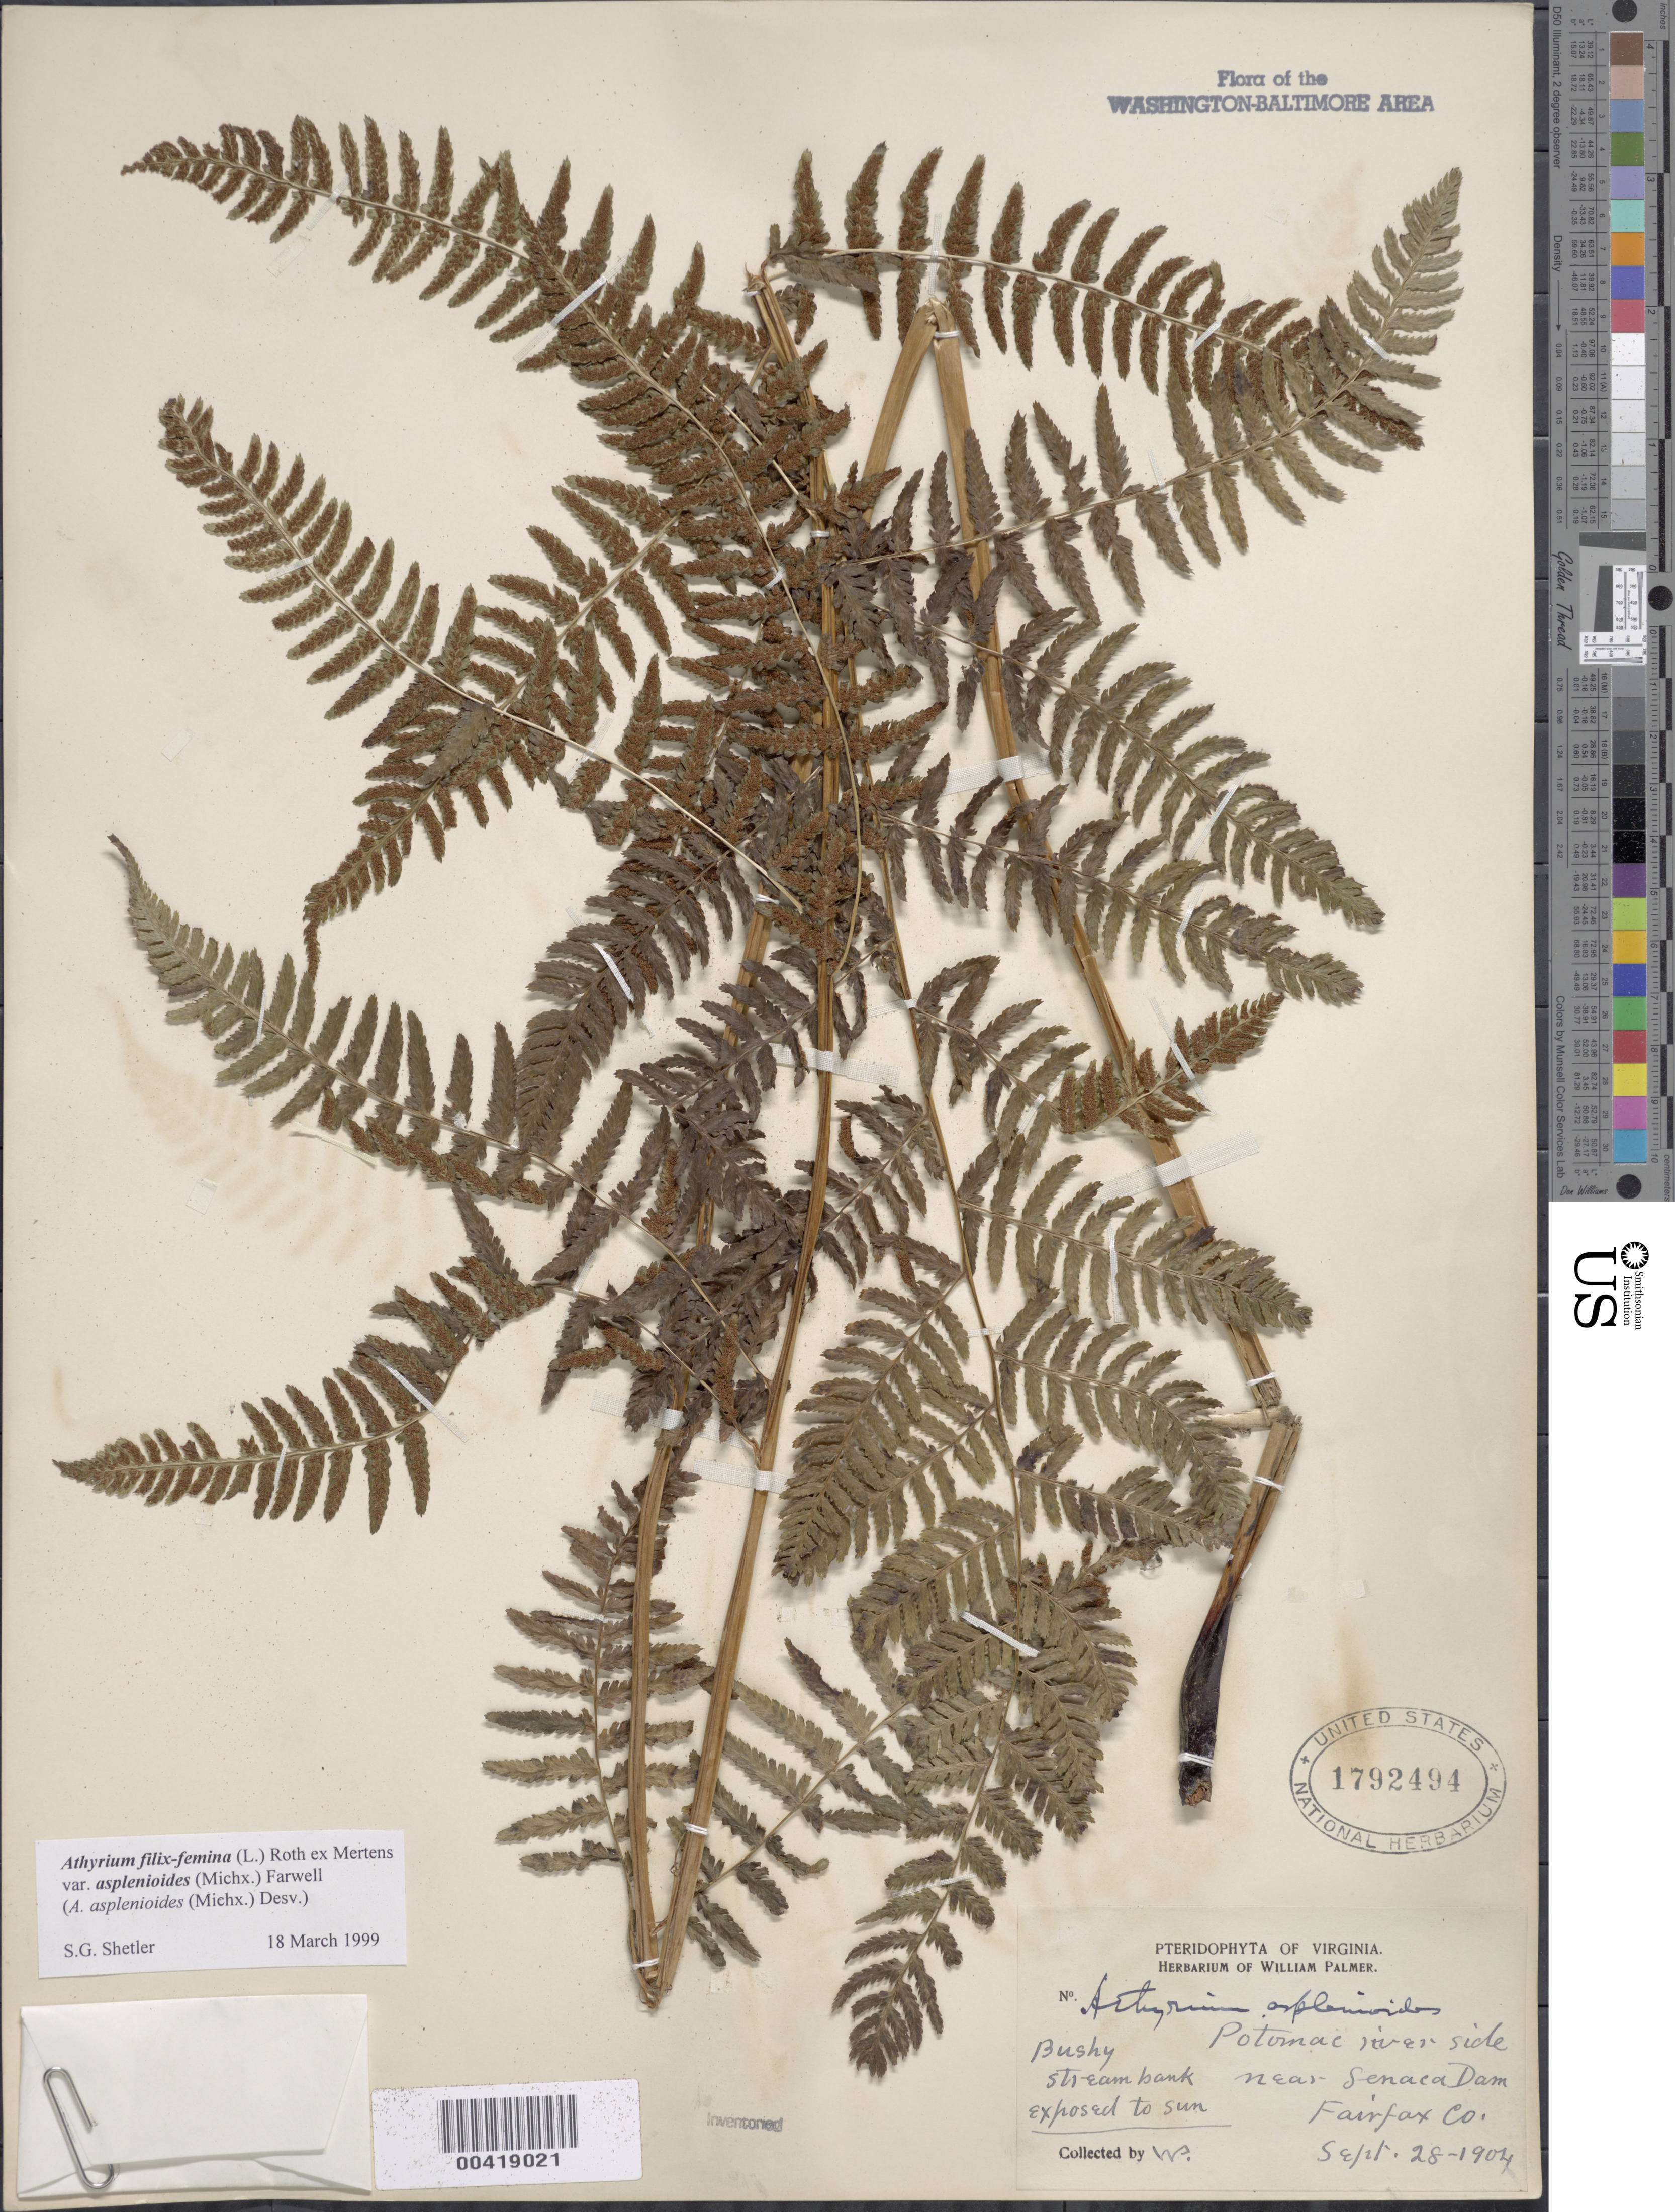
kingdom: Plantae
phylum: Tracheophyta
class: Polypodiopsida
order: Polypodiales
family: Athyriaceae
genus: Athyrium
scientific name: Athyrium filix-femina var. asplenioides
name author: (Michx.) Farw.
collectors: W. Palmer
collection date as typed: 28 Sep 1904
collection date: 1904-09-28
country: United States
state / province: Virginia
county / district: Fairfax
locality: Potomac banks near Seneca Dam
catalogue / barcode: US 1792494